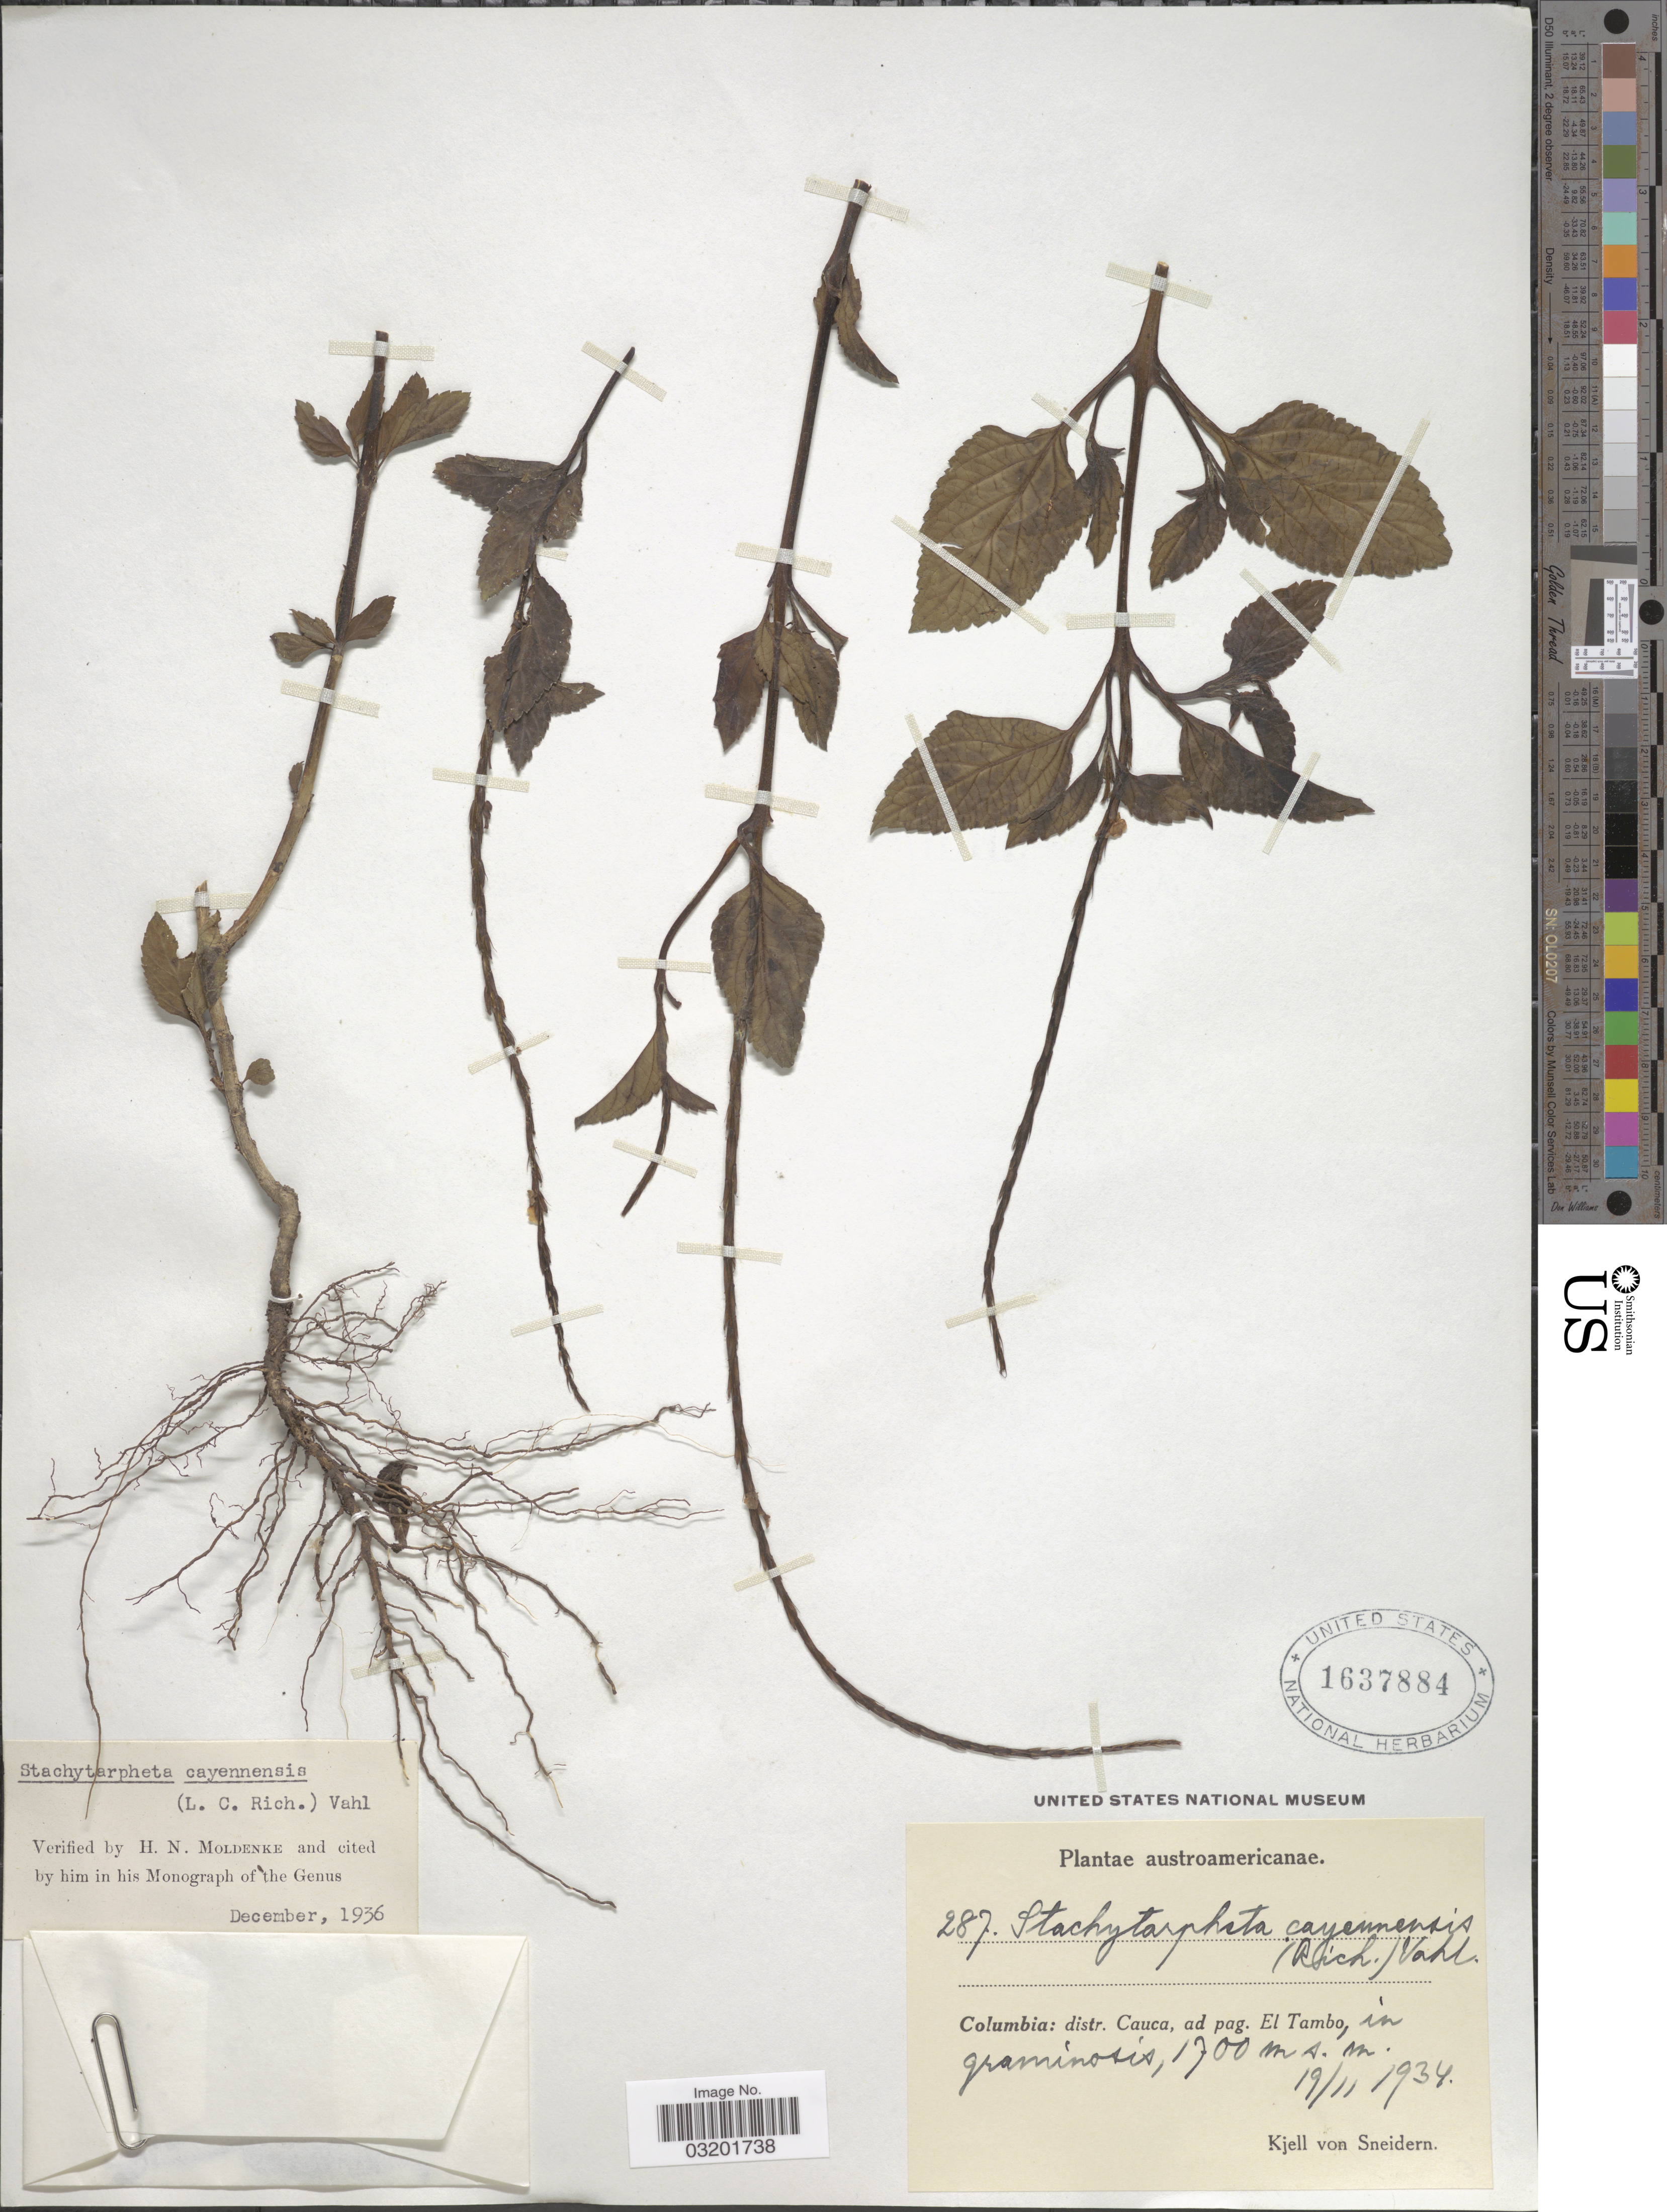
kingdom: Plantae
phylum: Tracheophyta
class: Magnoliopsida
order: Lamiales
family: Verbenaceae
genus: Stachytarpheta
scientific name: Stachytarpheta cayennensis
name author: (Rich.) Vahl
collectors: K. von Sneidern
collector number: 287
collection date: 1934-11-19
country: Colombia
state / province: Cauca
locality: Distr. Cauca, ad pag. El Tambo, in graminosis.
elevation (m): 1700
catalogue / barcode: US 1637884